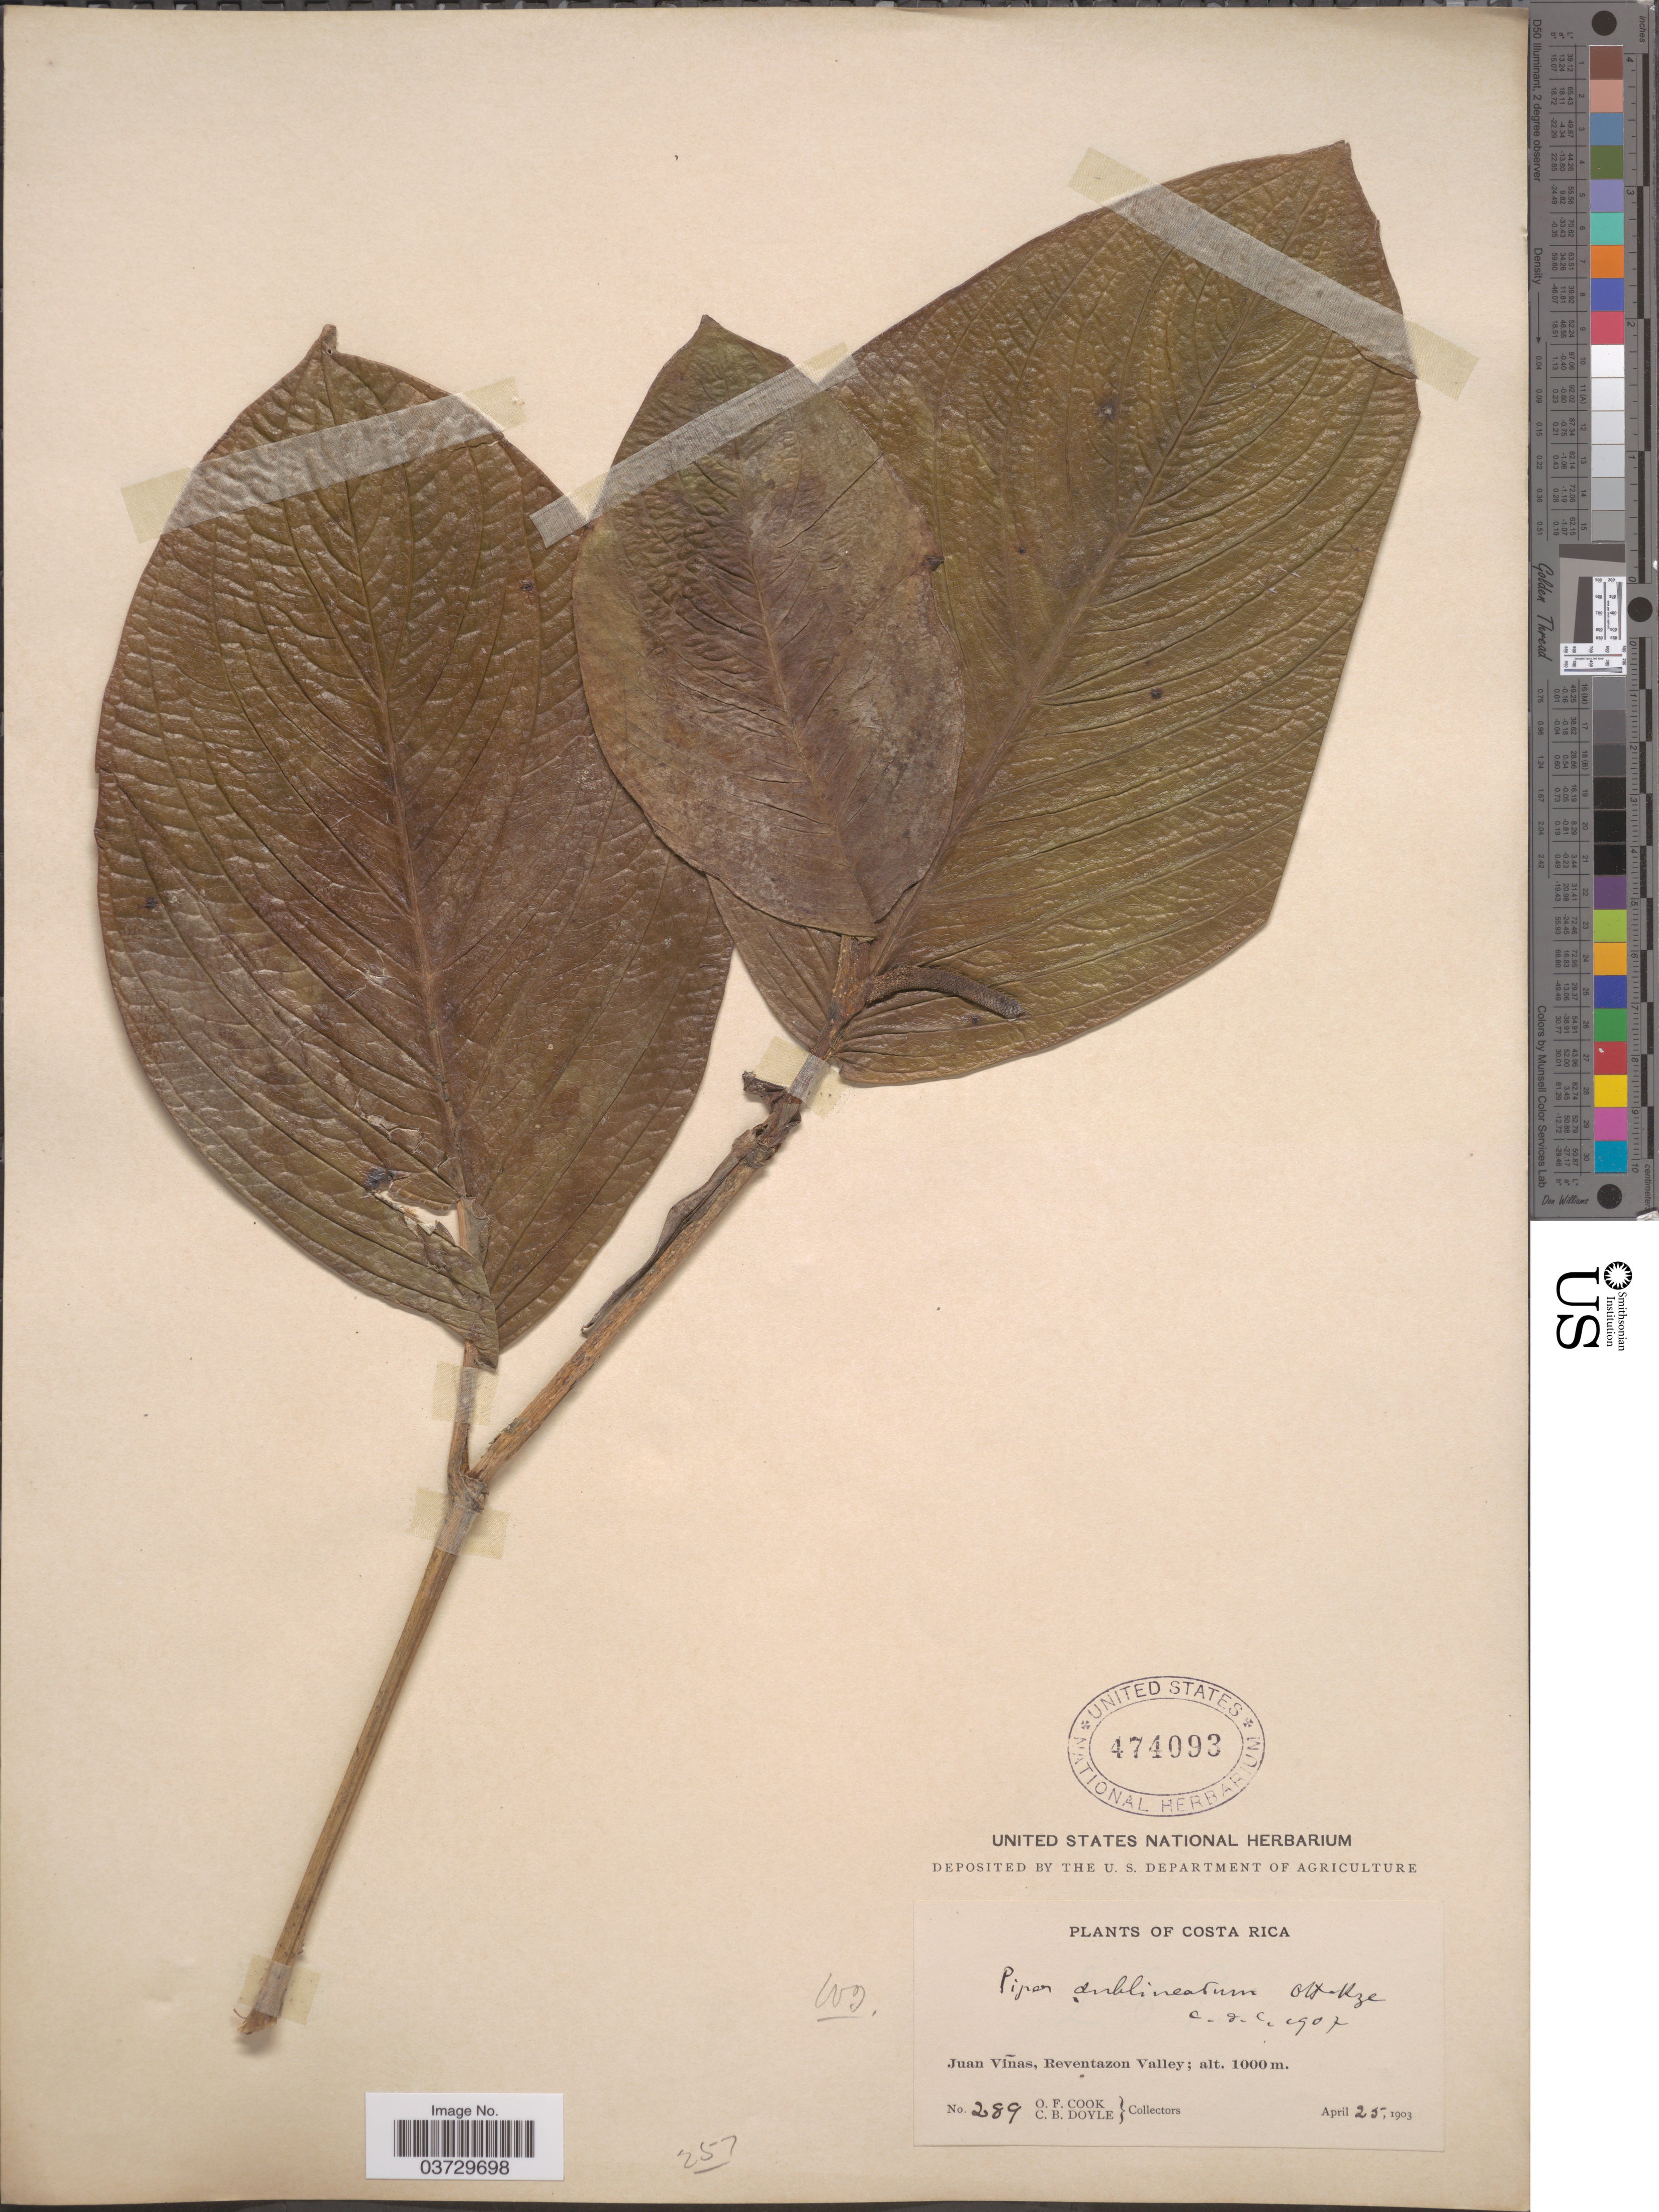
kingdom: Plantae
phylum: Tracheophyta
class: Magnoliopsida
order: Piperales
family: Piperaceae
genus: Piper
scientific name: Piper sublineatum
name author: Kuntze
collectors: O. F. Cook & C. Doyle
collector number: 289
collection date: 1903-04-25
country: Costa Rica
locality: Juan Viñas, Reventazon Valley.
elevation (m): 1000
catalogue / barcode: US 474093